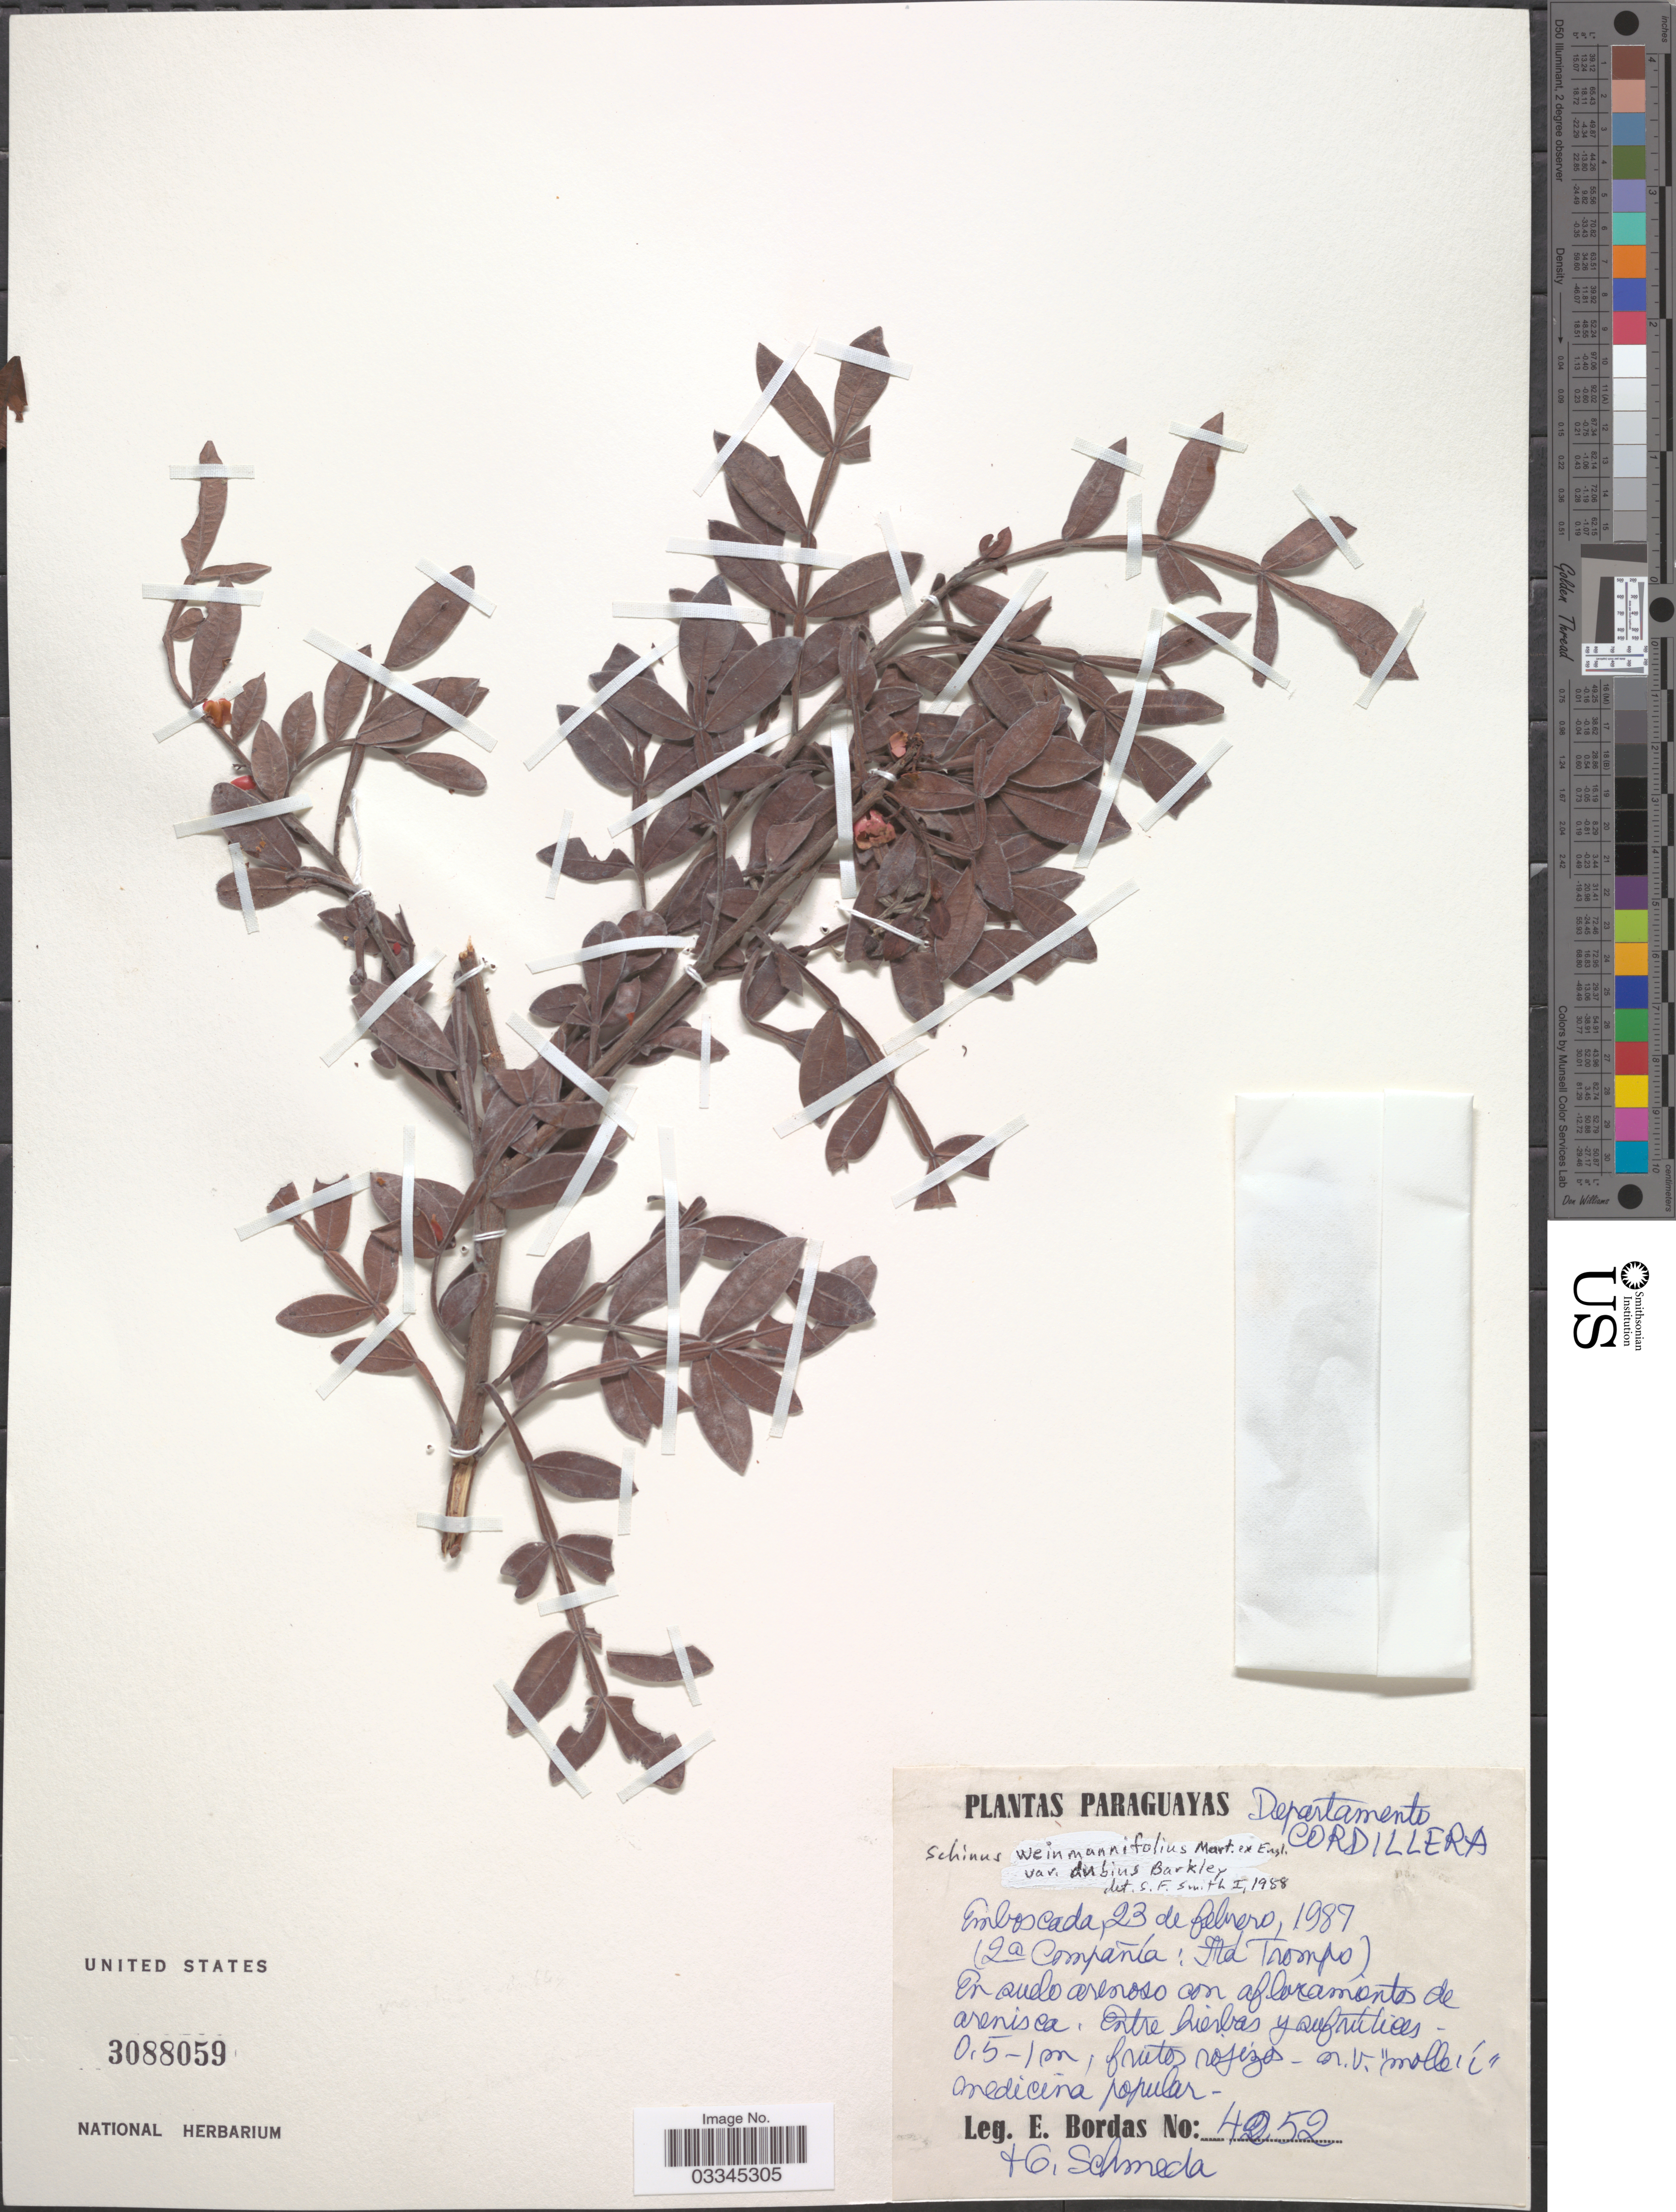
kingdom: Plantae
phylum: Tracheophyta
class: Magnoliopsida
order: Sapindales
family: Anacardiaceae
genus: Schinus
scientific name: Schinus weinmannifolia var. dubia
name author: F.A. Barkley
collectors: E. Bordas & G. Schmeda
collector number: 4252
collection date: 1987-02-23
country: Paraguay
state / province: Cordillera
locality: Departamento Cordillera. Emboscada. (La Compañía: Itd. Trompo).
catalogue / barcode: US 3088059